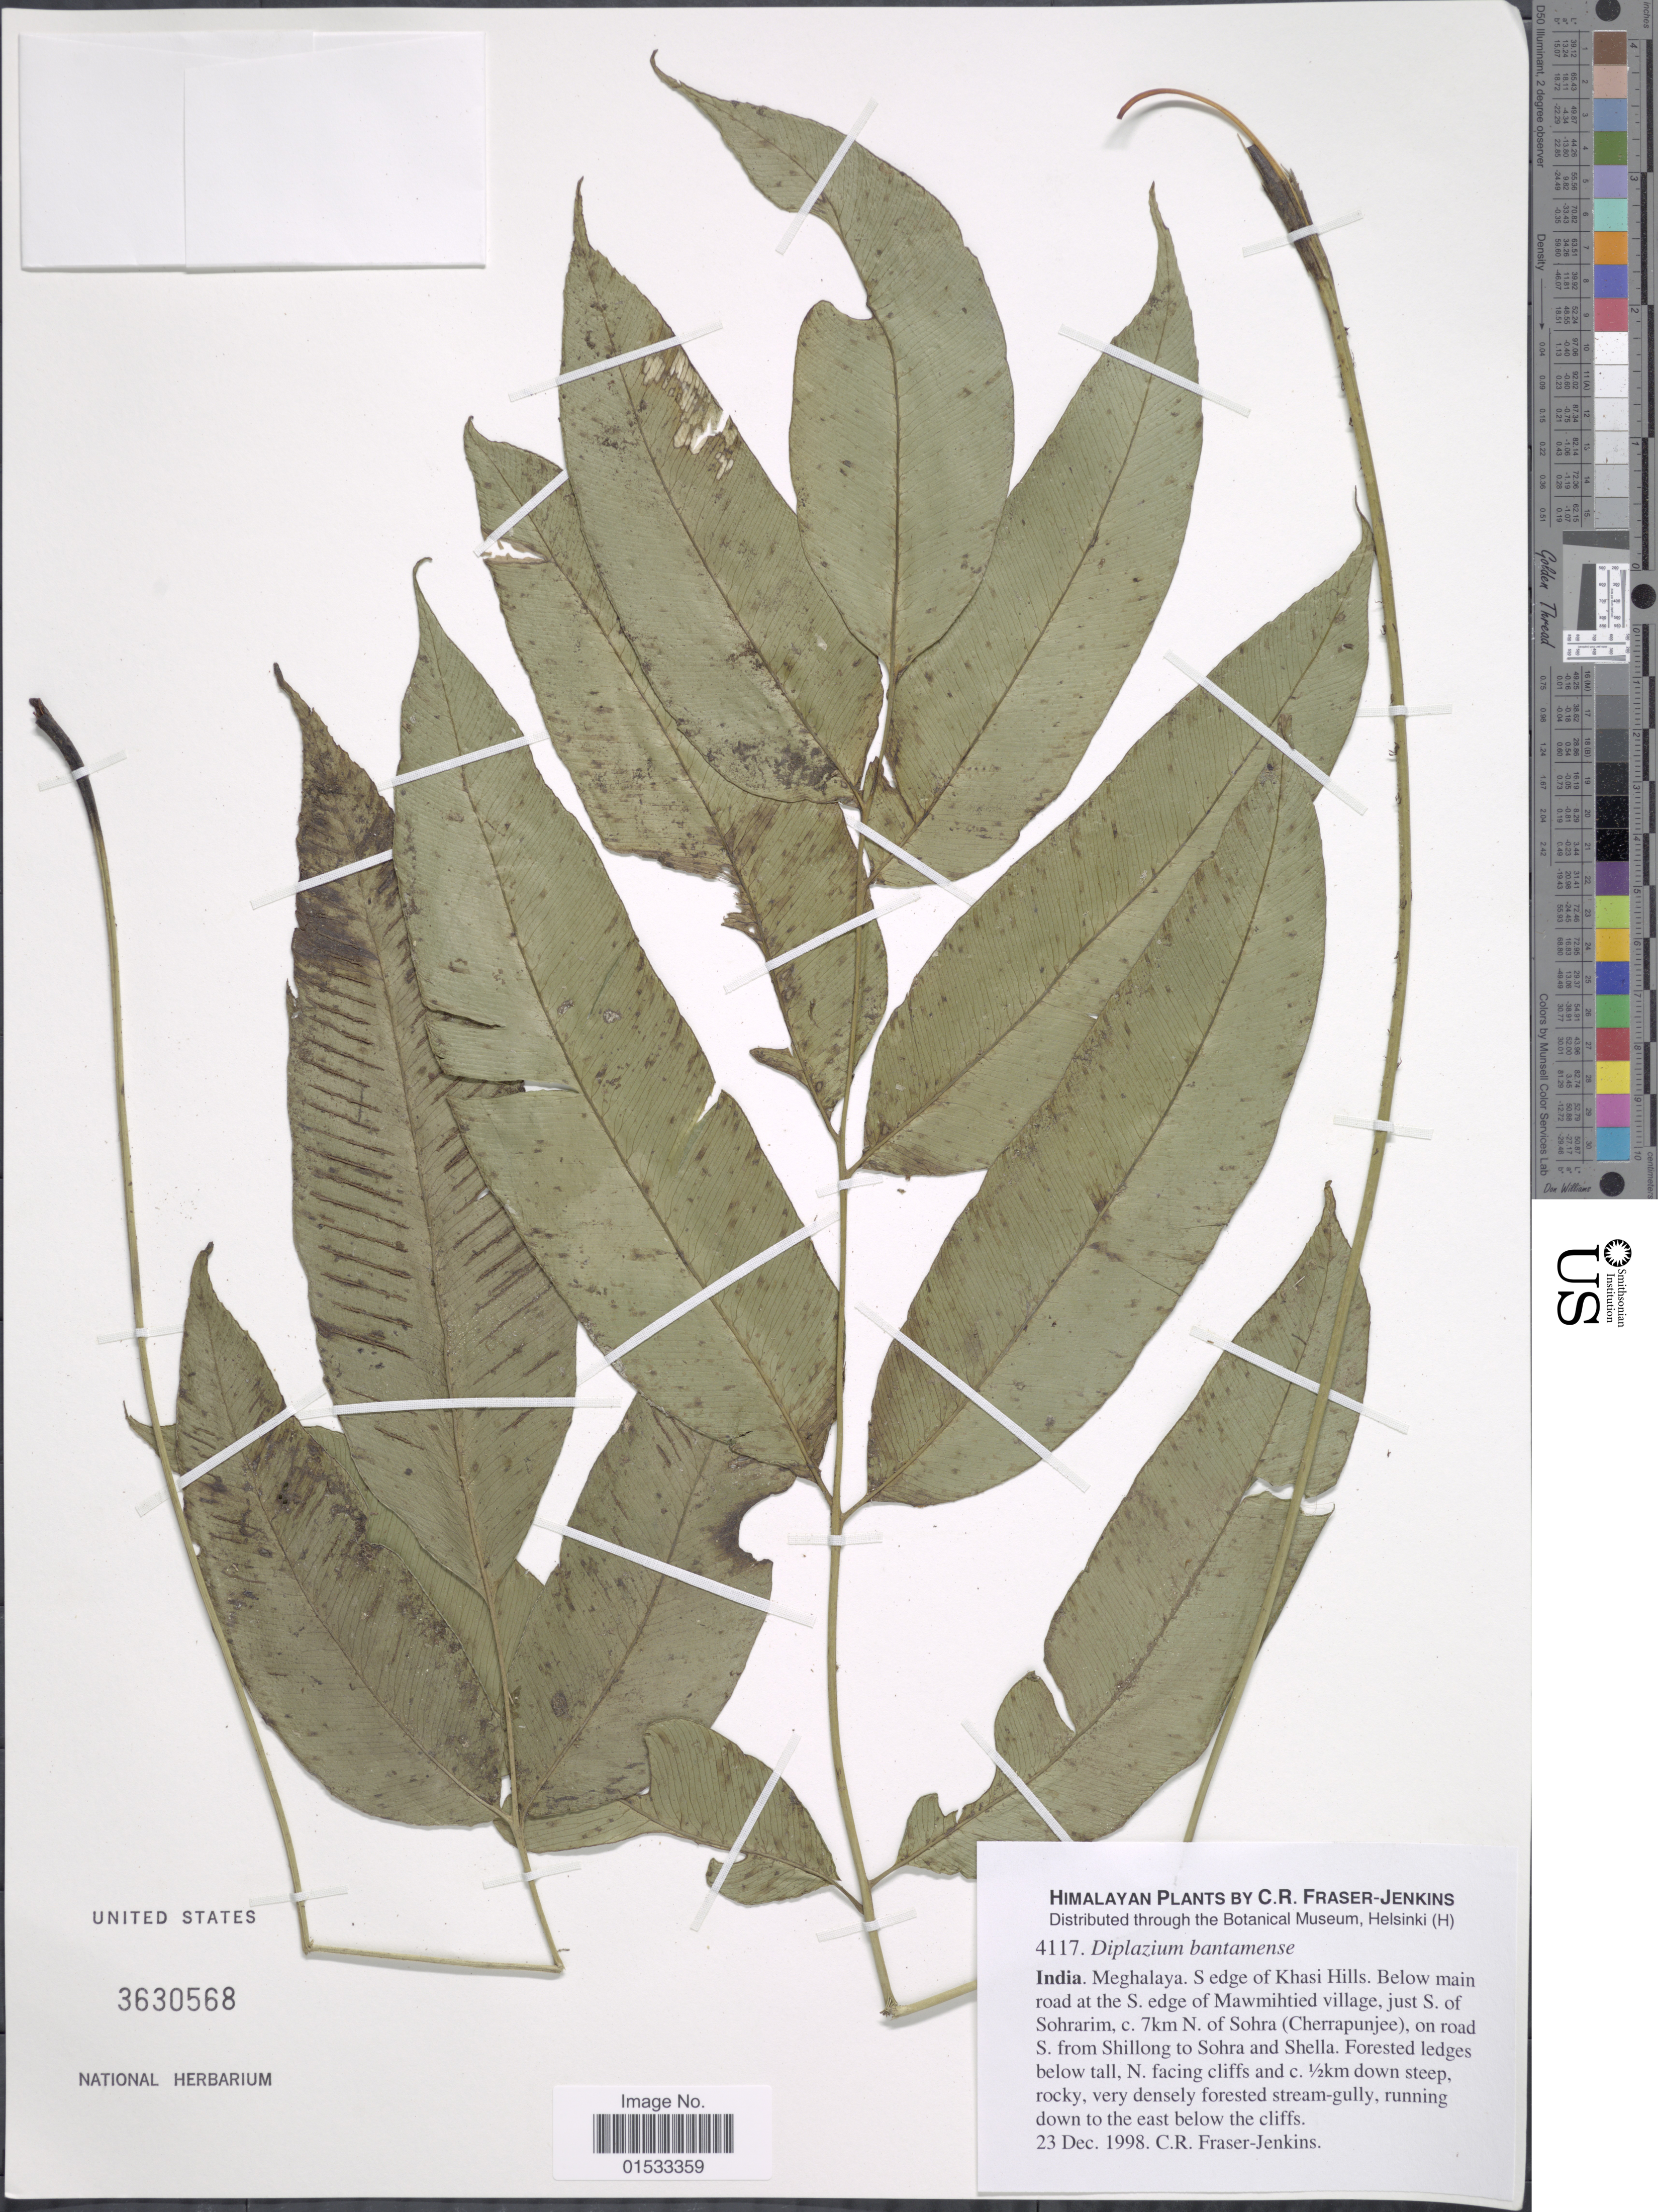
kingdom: Plantae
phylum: Tracheophyta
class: Polypodiopsida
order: Polypodiales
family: Athyriaceae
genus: Diplazium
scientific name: Diplazium bantamense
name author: Blume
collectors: C. R. Fraser-Jenkins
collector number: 4117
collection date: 1998-12-23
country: India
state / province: Meghalaya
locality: Himalaya, S edge of Khasi Hills, below main road at the S. edge of Mawmihtied village, just S. of Sohrarim, c. 7 km N. of Sohra (Cherrapunjee), on road S. from Shillong to Sohra and Shella.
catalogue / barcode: US 3630568